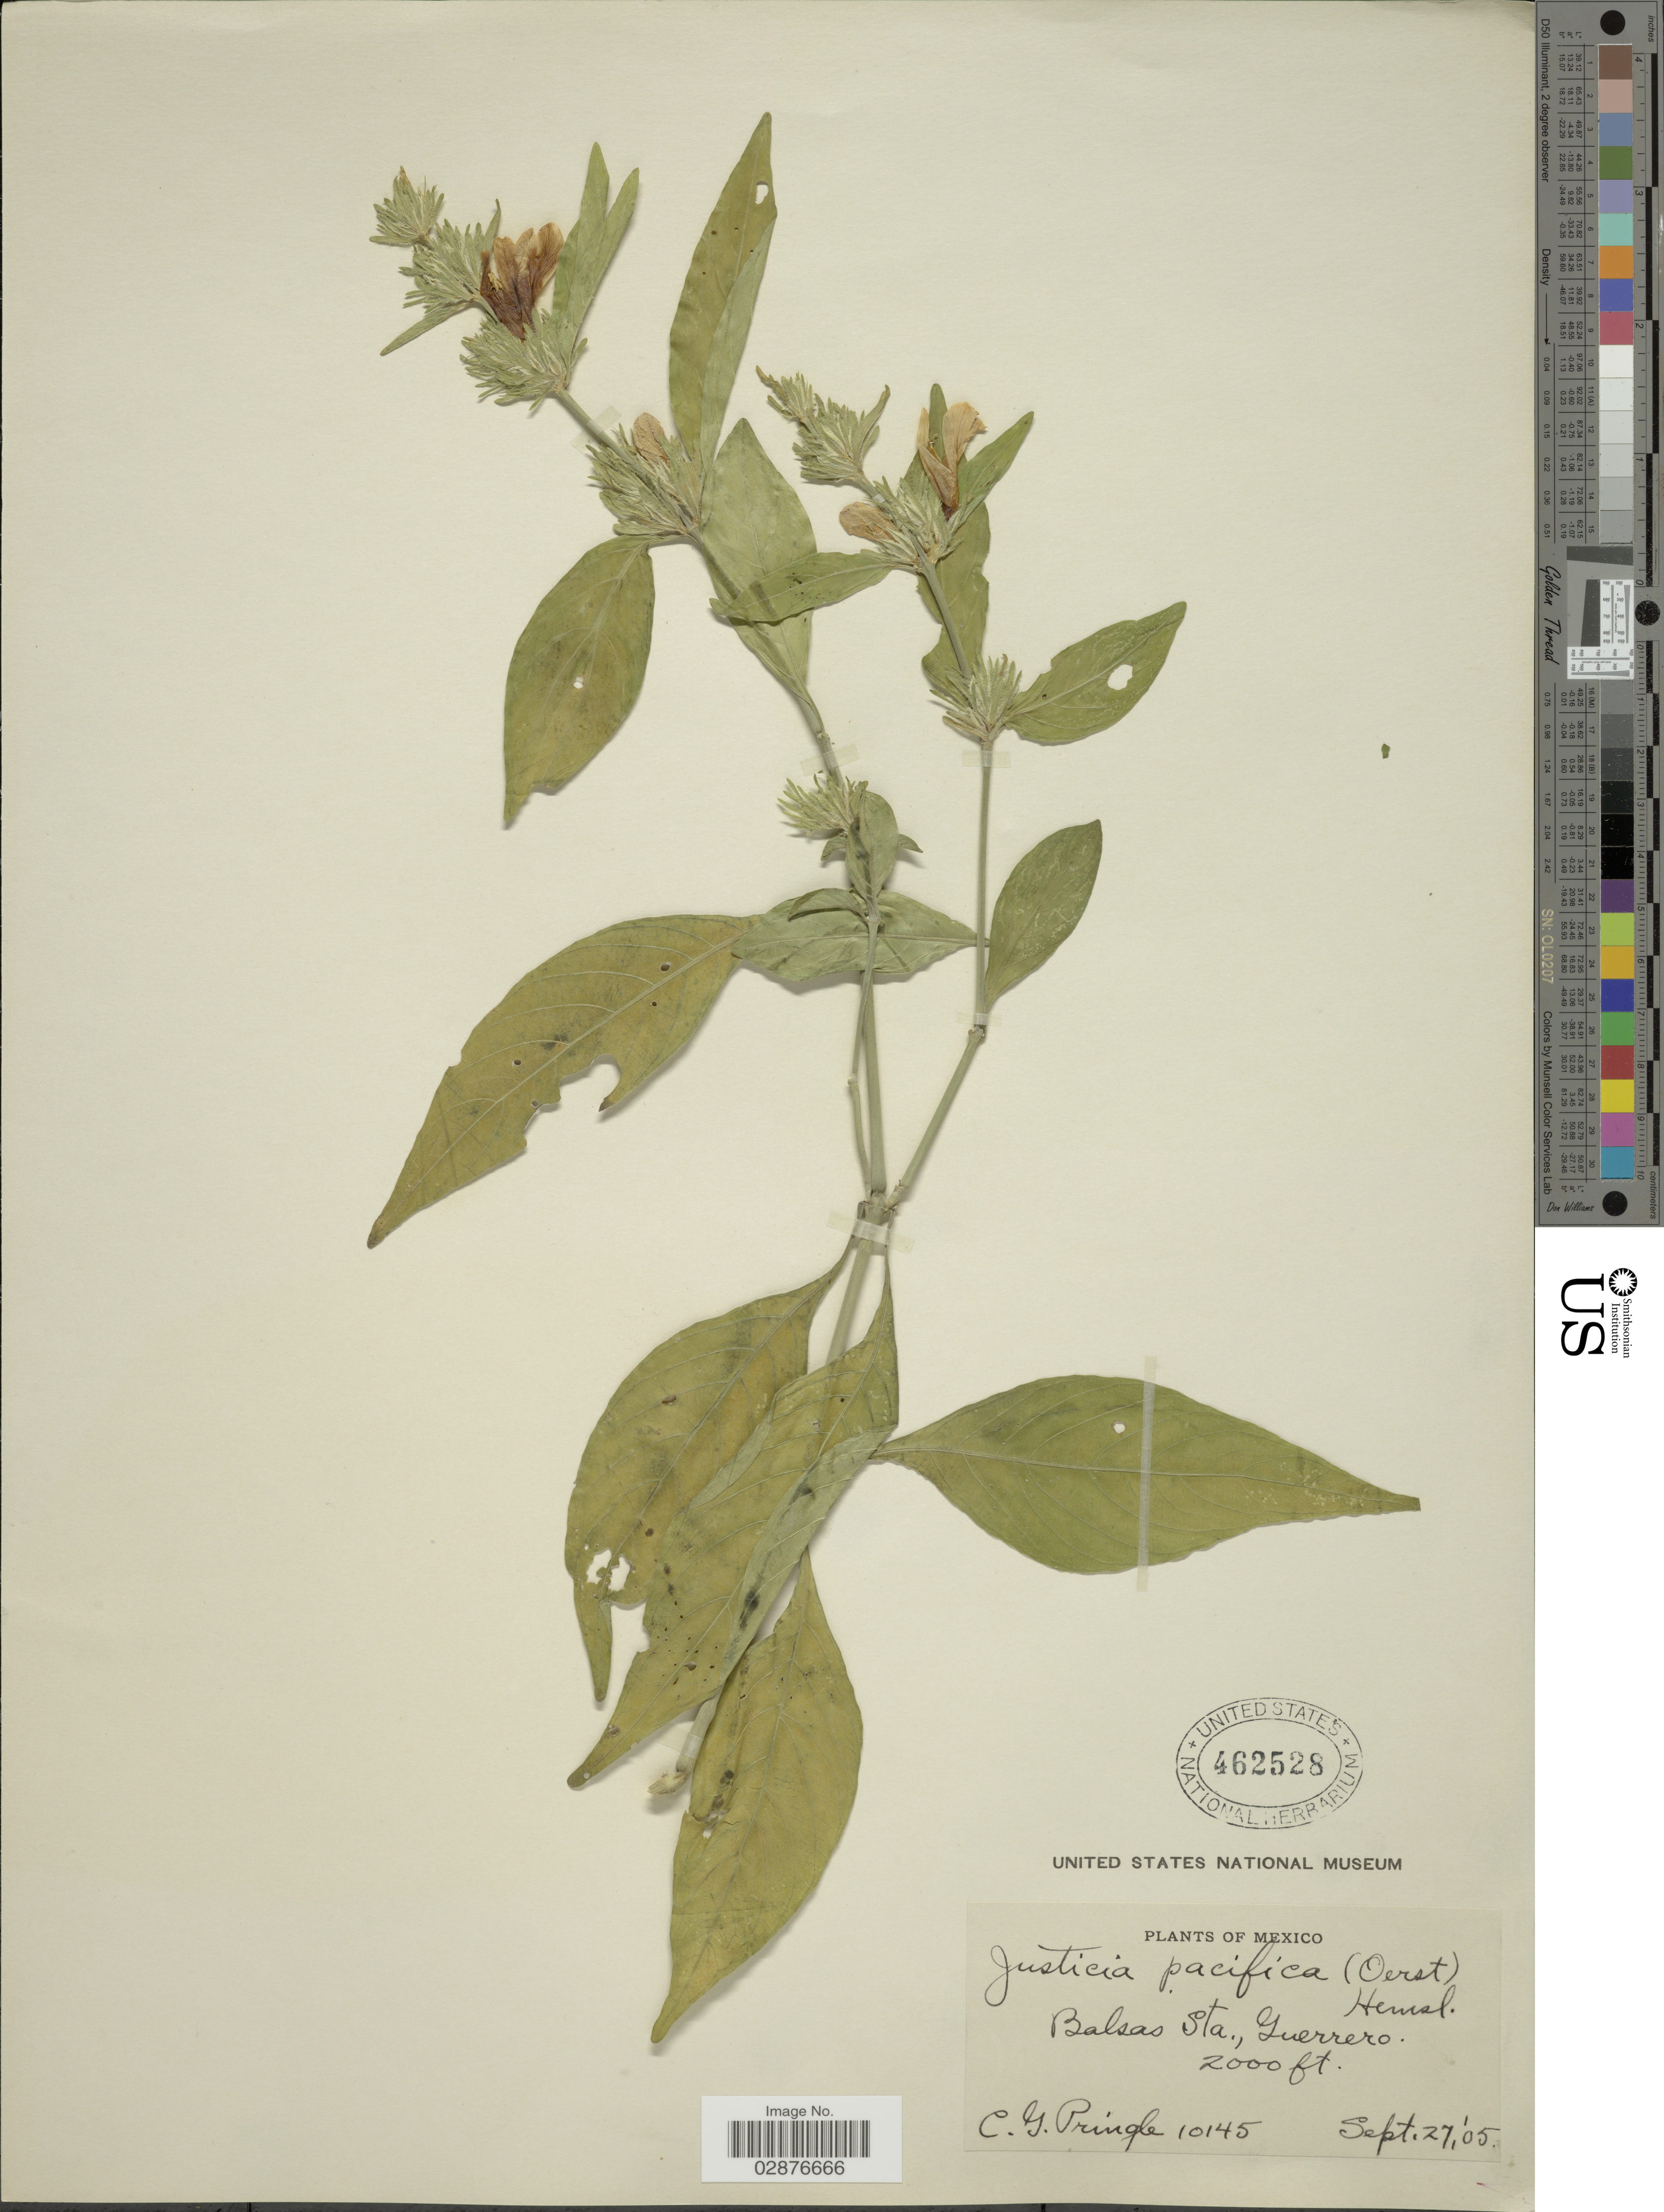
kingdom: Plantae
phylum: Tracheophyta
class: Magnoliopsida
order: Lamiales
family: Acanthaceae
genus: Justicia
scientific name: Justicia pacifica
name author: (Oerst.) Hemsl.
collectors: C. G. Pringle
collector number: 10145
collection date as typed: Transcribed d/m/y: 27/9/5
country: Mexico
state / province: Guerrero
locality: Balsas Sta.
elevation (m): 610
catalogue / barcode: US 462528